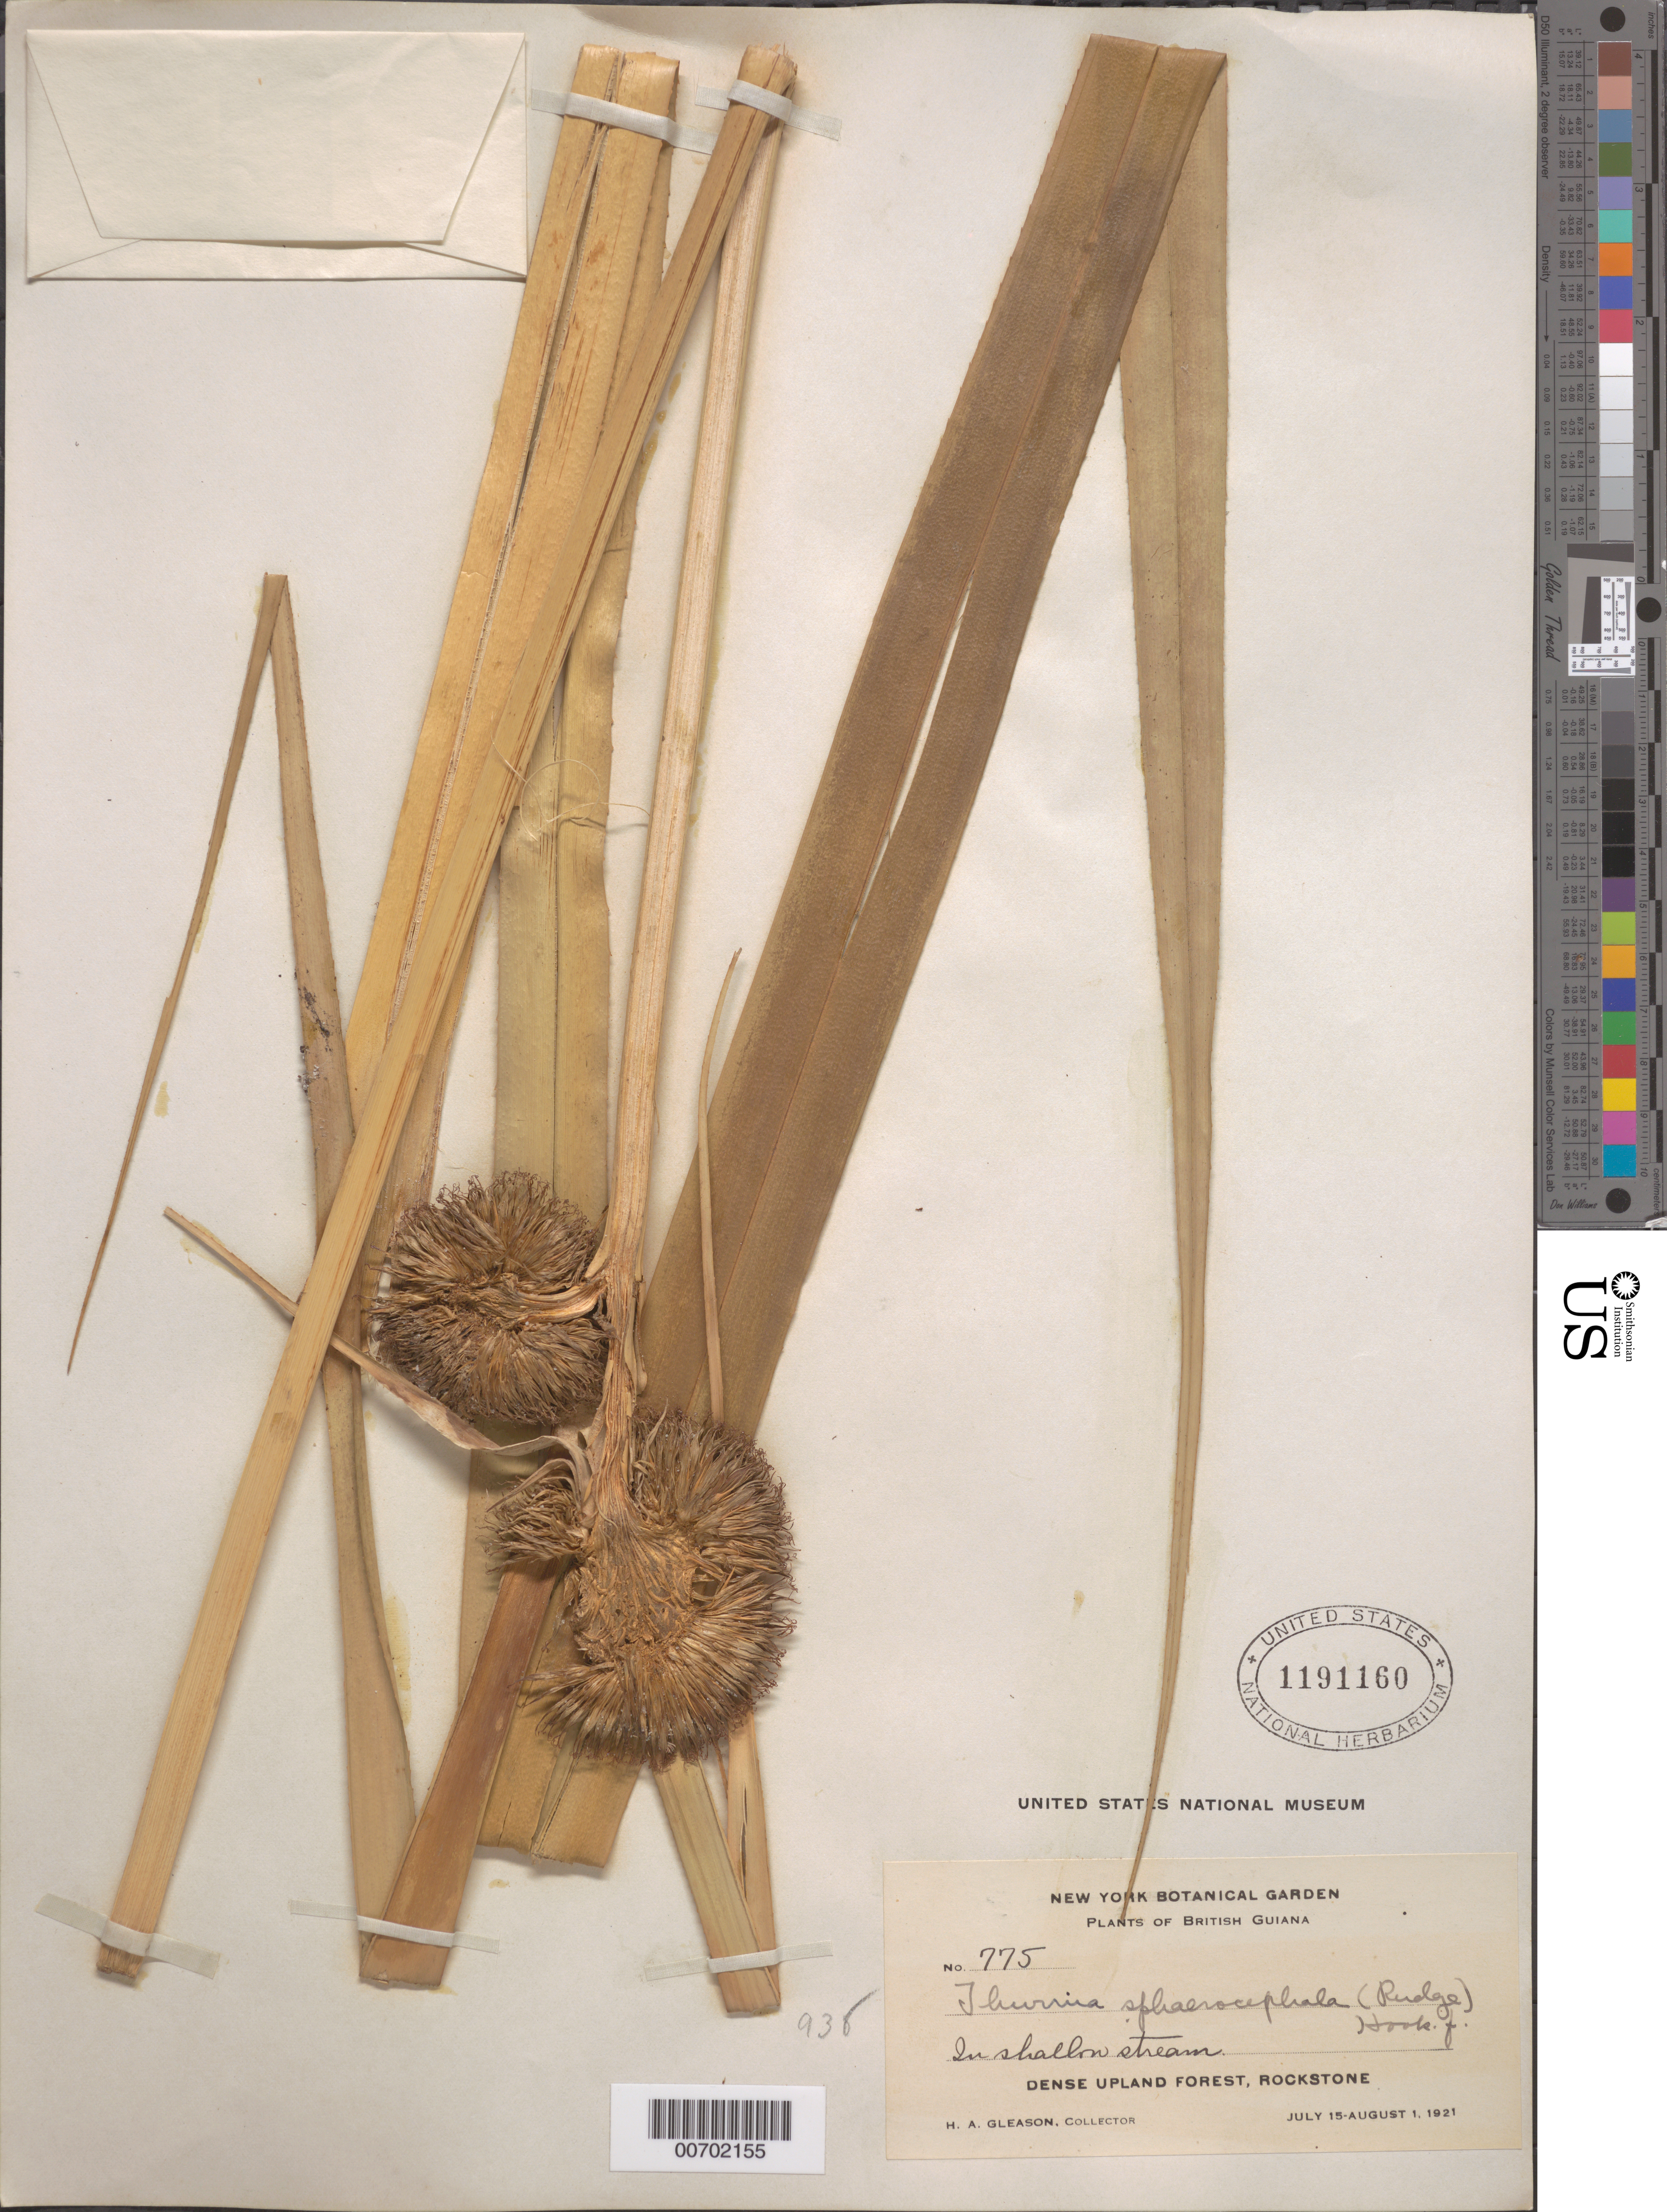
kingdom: Plantae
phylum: Tracheophyta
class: Liliopsida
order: Poales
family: Thurniaceae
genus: Thurnia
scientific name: Thurnia sphaerocephala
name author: (Rudge) Hook. f.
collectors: H. A. Gleason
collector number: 775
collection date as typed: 15-Jul-21 to 1-Aug-21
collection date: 1921-07-15/1921-08-01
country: Guyana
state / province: U. Demerara-Berbice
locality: Rockstone, in and about the village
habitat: Dense upland forest, in shallow stream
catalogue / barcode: US 1191160